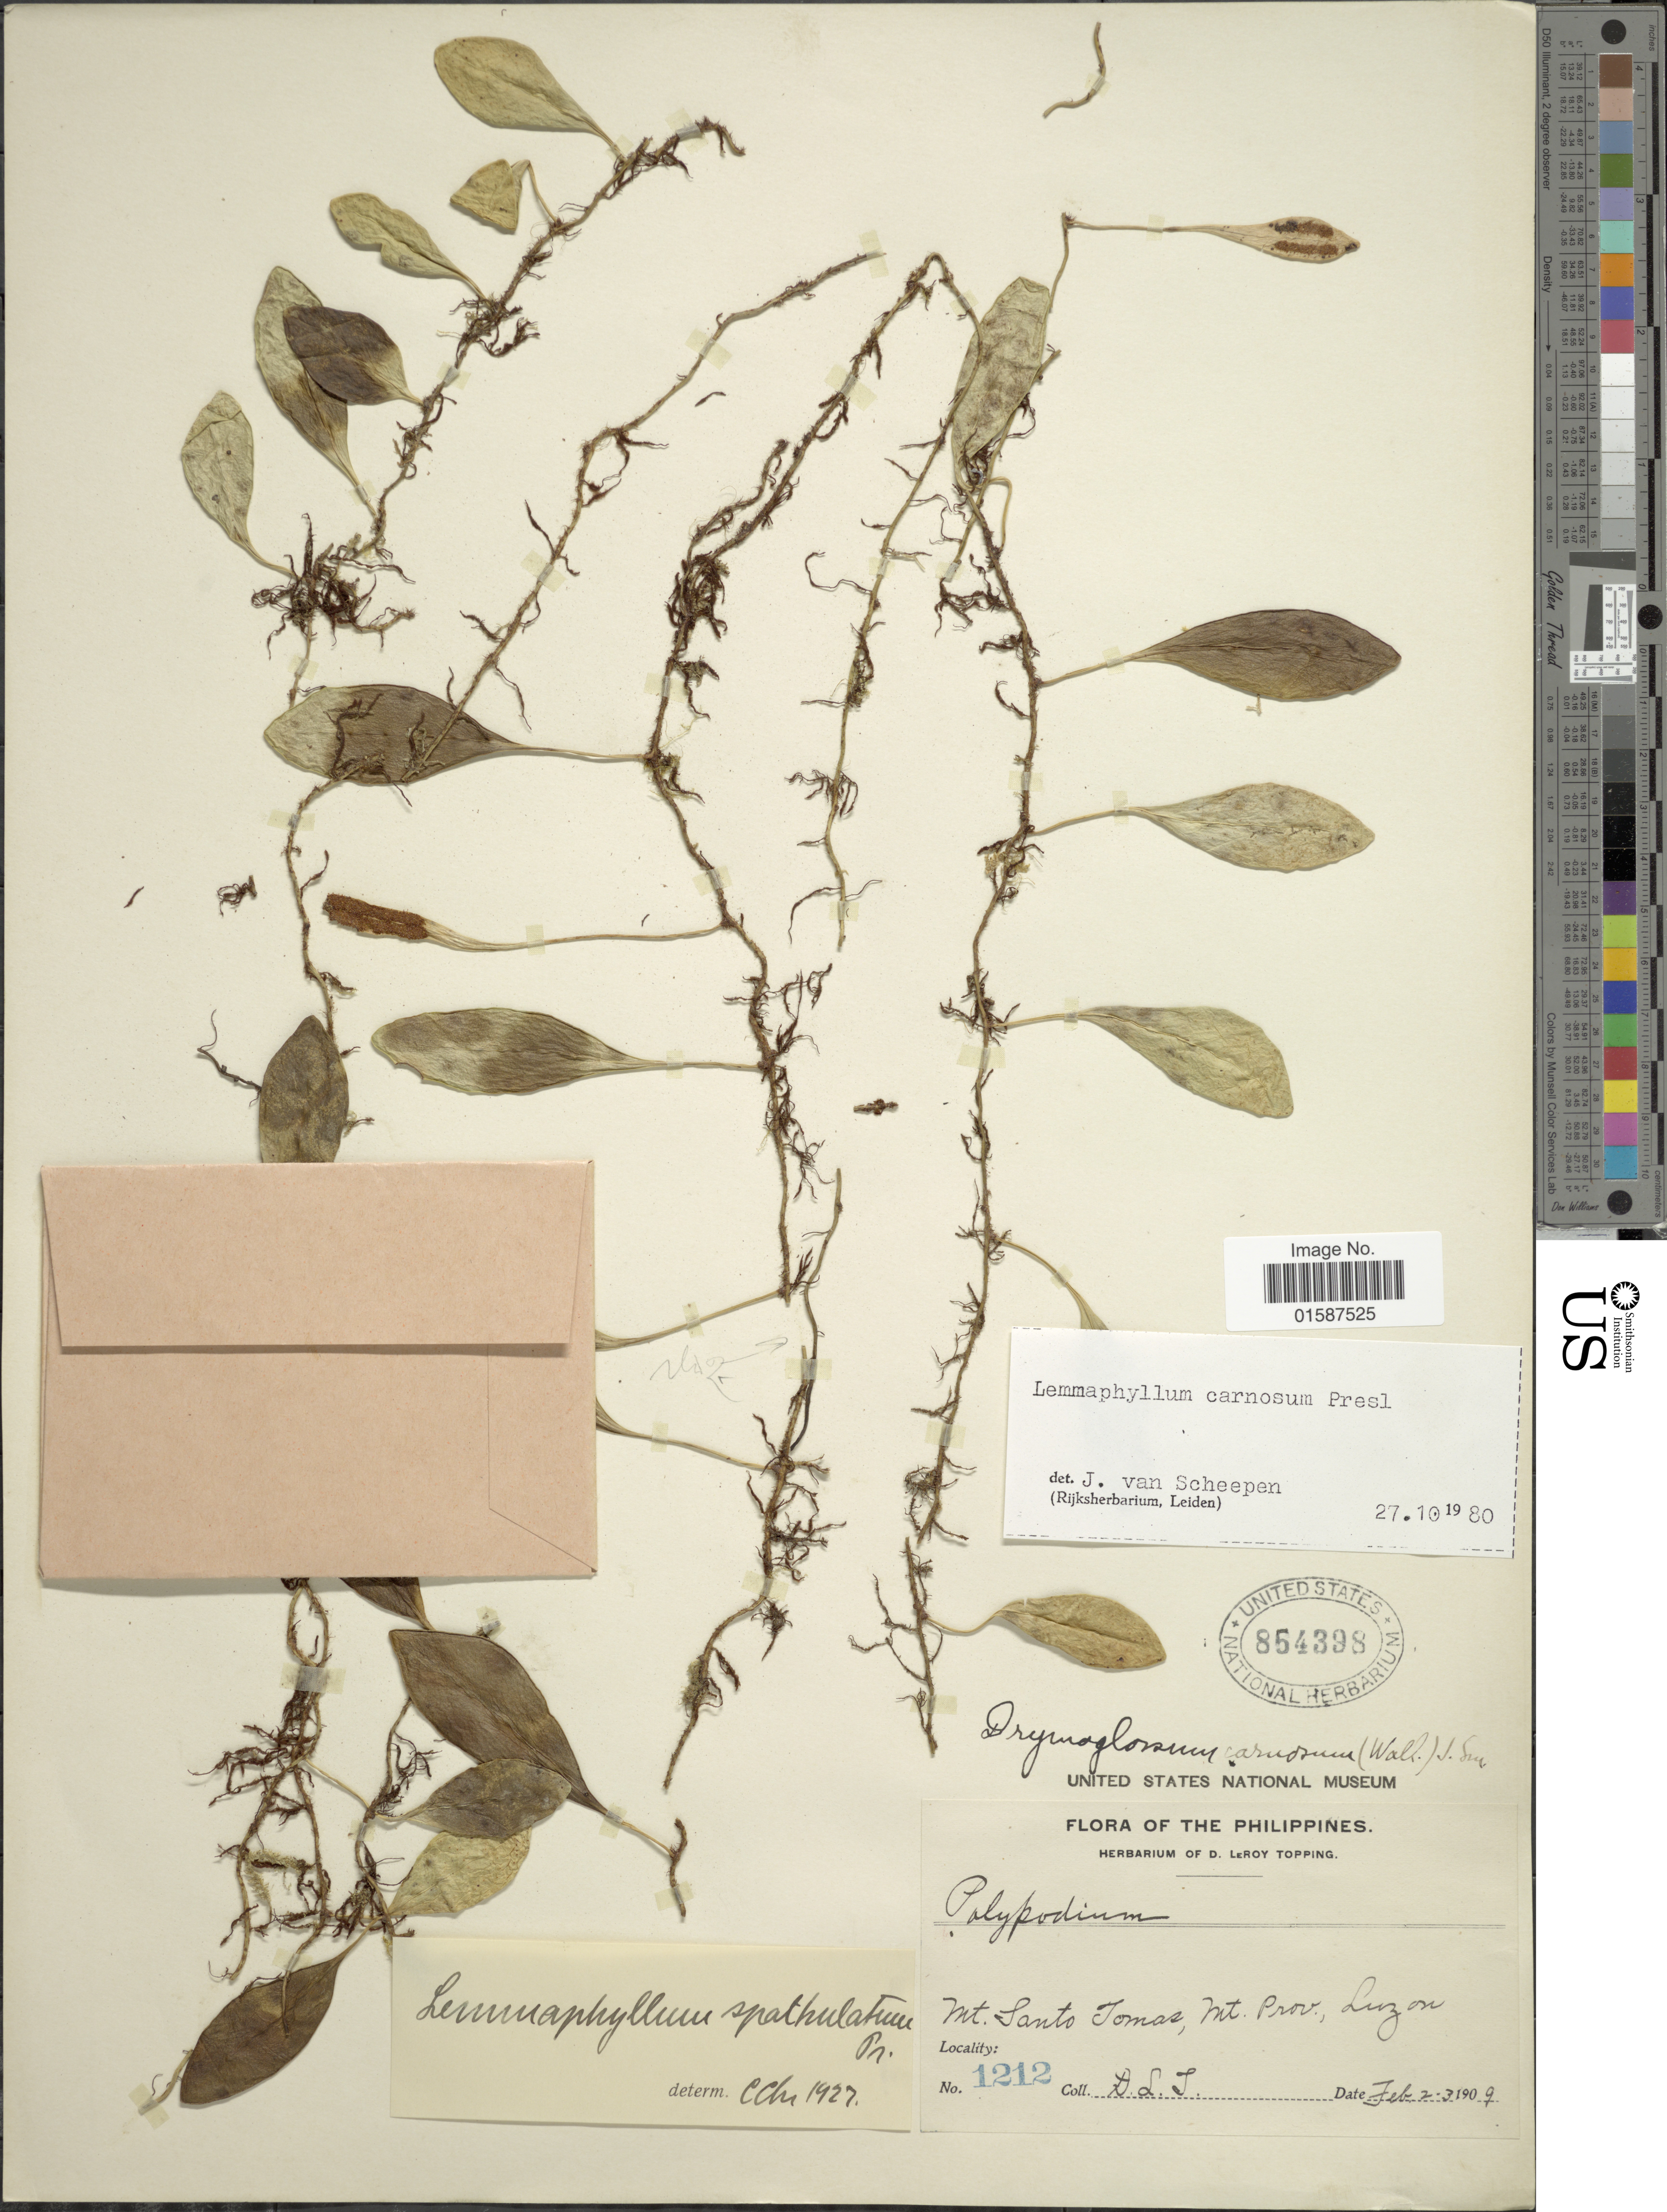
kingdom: Plantae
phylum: Tracheophyta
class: Polypodiopsida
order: Polypodiales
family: Polypodiaceae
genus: Lemmaphyllum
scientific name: Lemmaphyllum carnosum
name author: (J. Sm. ex Hook.) C. Presl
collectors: D. L. Topping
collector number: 1212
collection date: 1909-02-02/1909-02-03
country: Philippines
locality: Mt. Santo Tomas, Mt. prov, Luzon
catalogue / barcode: US 854398